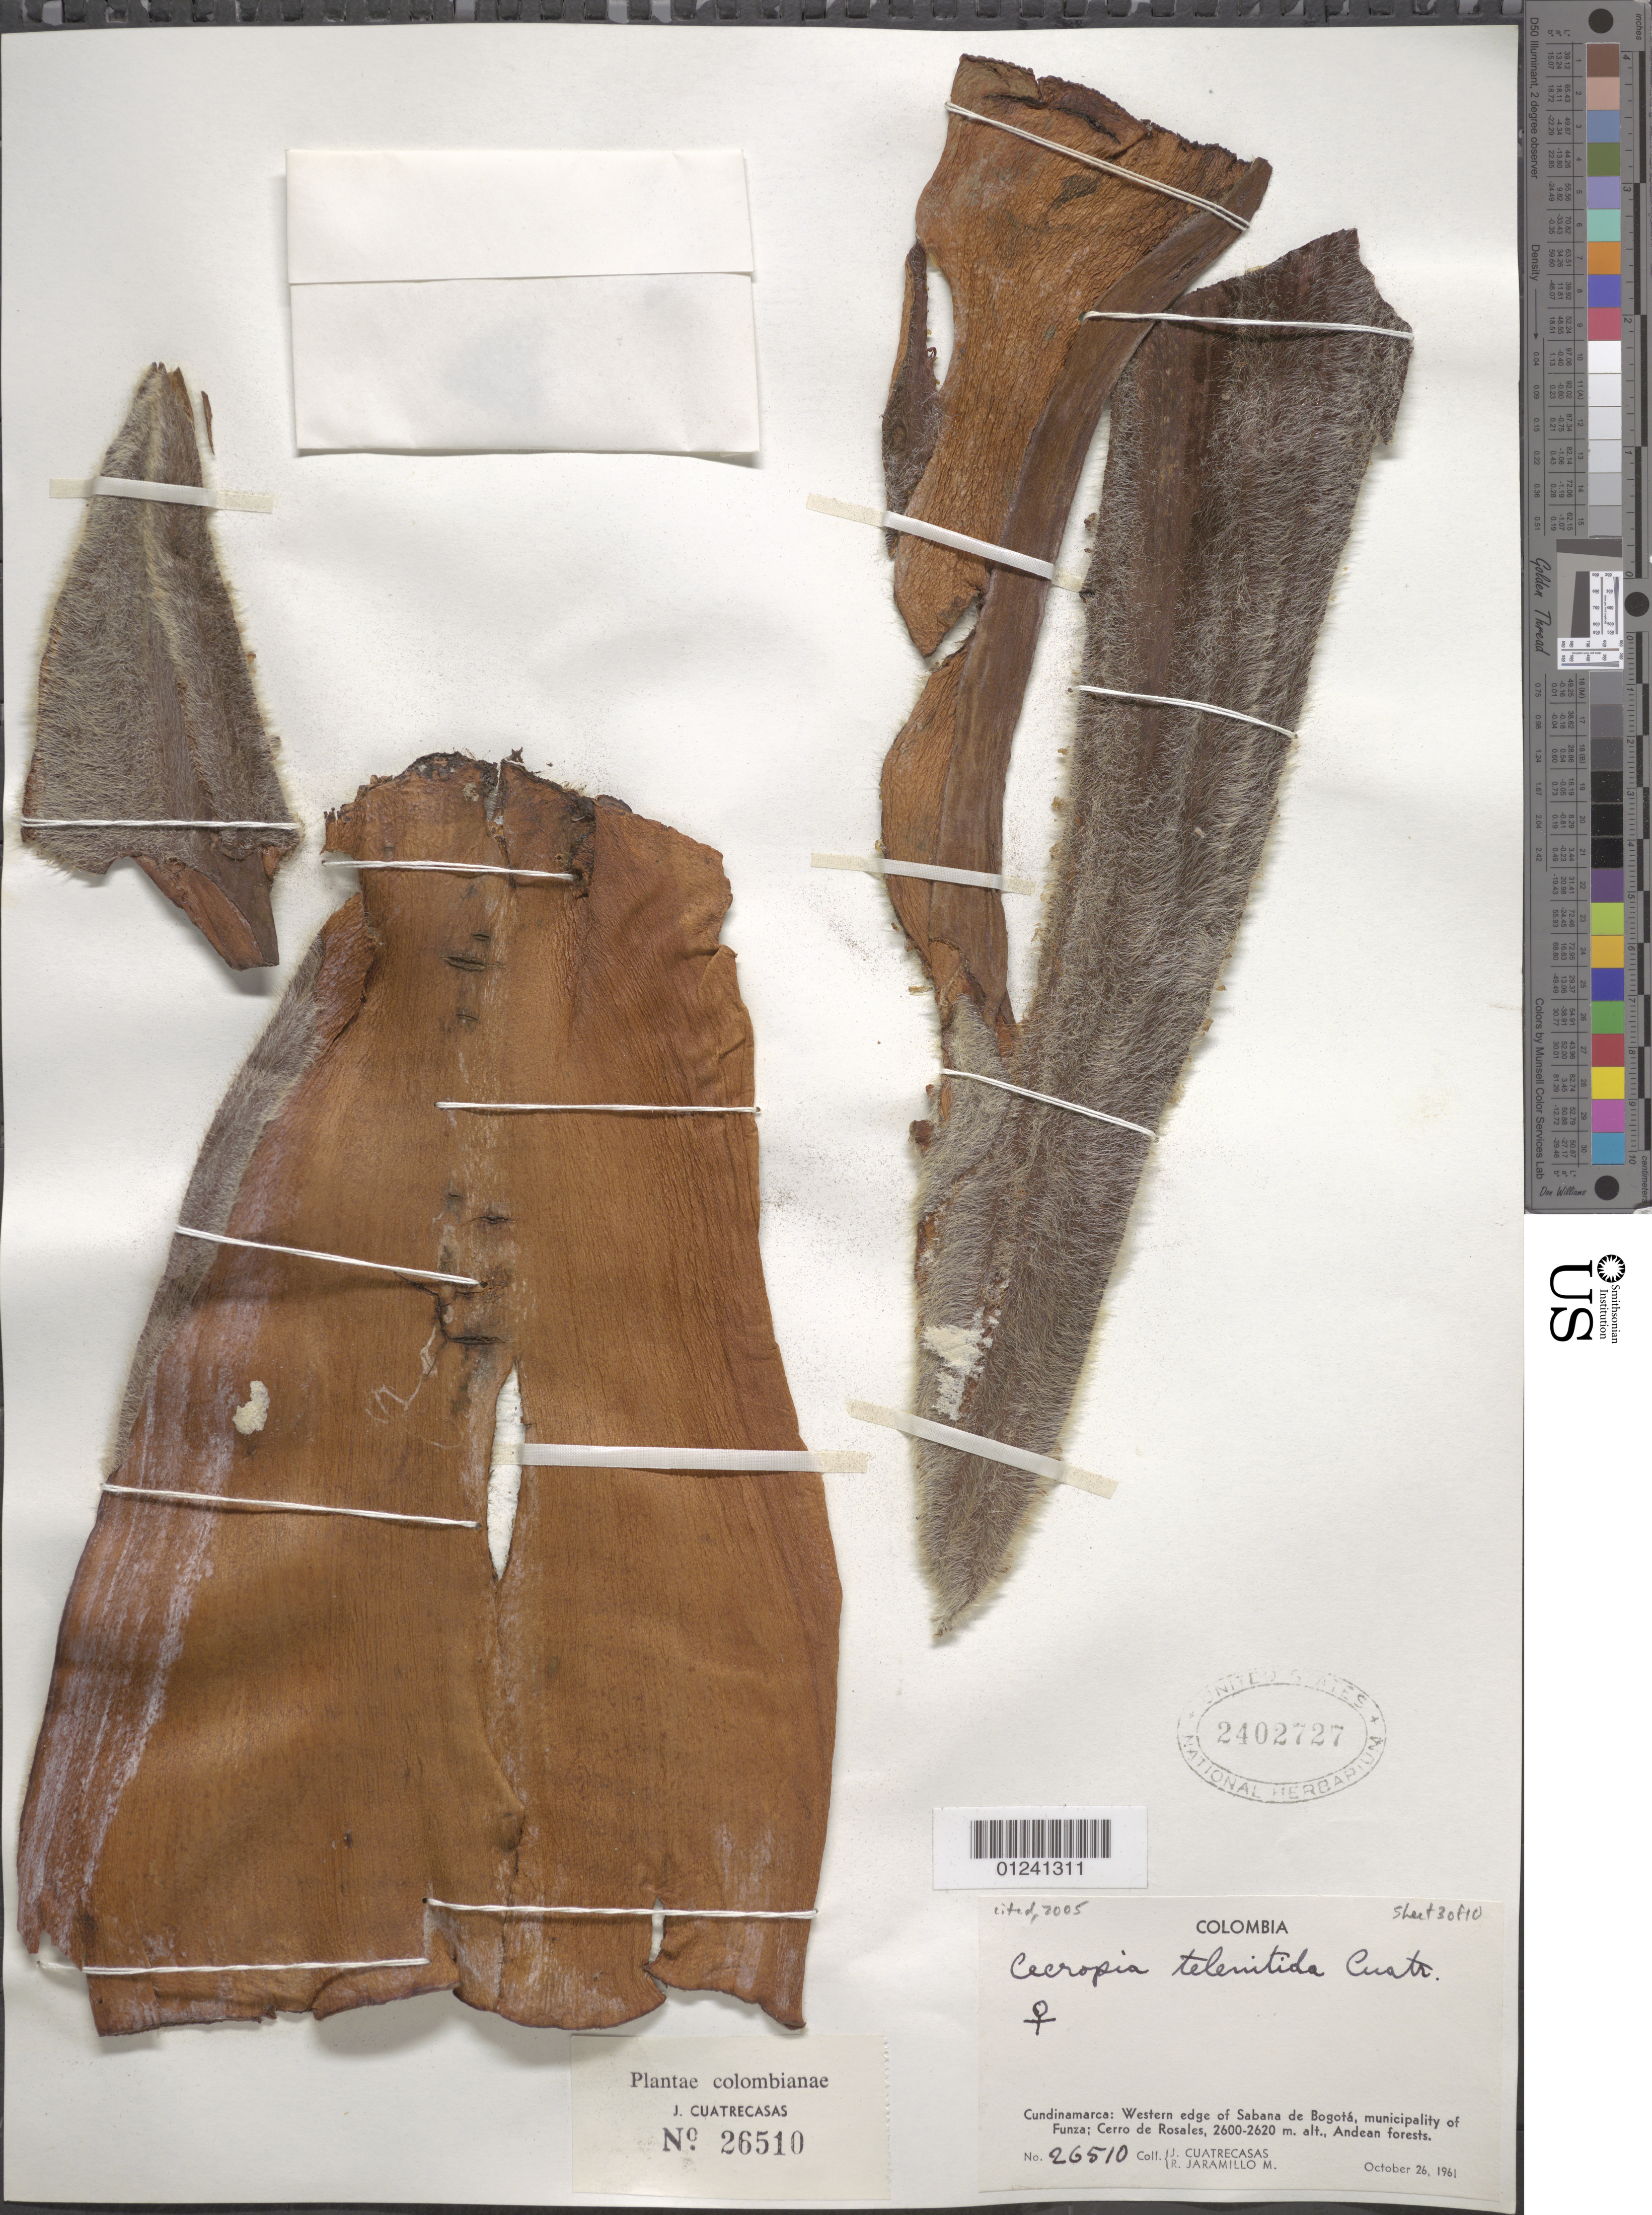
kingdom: Plantae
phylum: Tracheophyta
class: Magnoliopsida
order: Rosales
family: Urticaceae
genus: Cecropia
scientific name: Cecropia telenitida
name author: Cuatrec.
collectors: J. Cuatrecasas & R. Jaramillo M.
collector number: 26510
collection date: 1961-10-26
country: Colombia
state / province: Cundinamarca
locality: Western edge of Sabana de Bogota, municpality of Funza; Cerro de Rosales; Andean Forests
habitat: Andean forests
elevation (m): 2600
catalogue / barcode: US 2402727